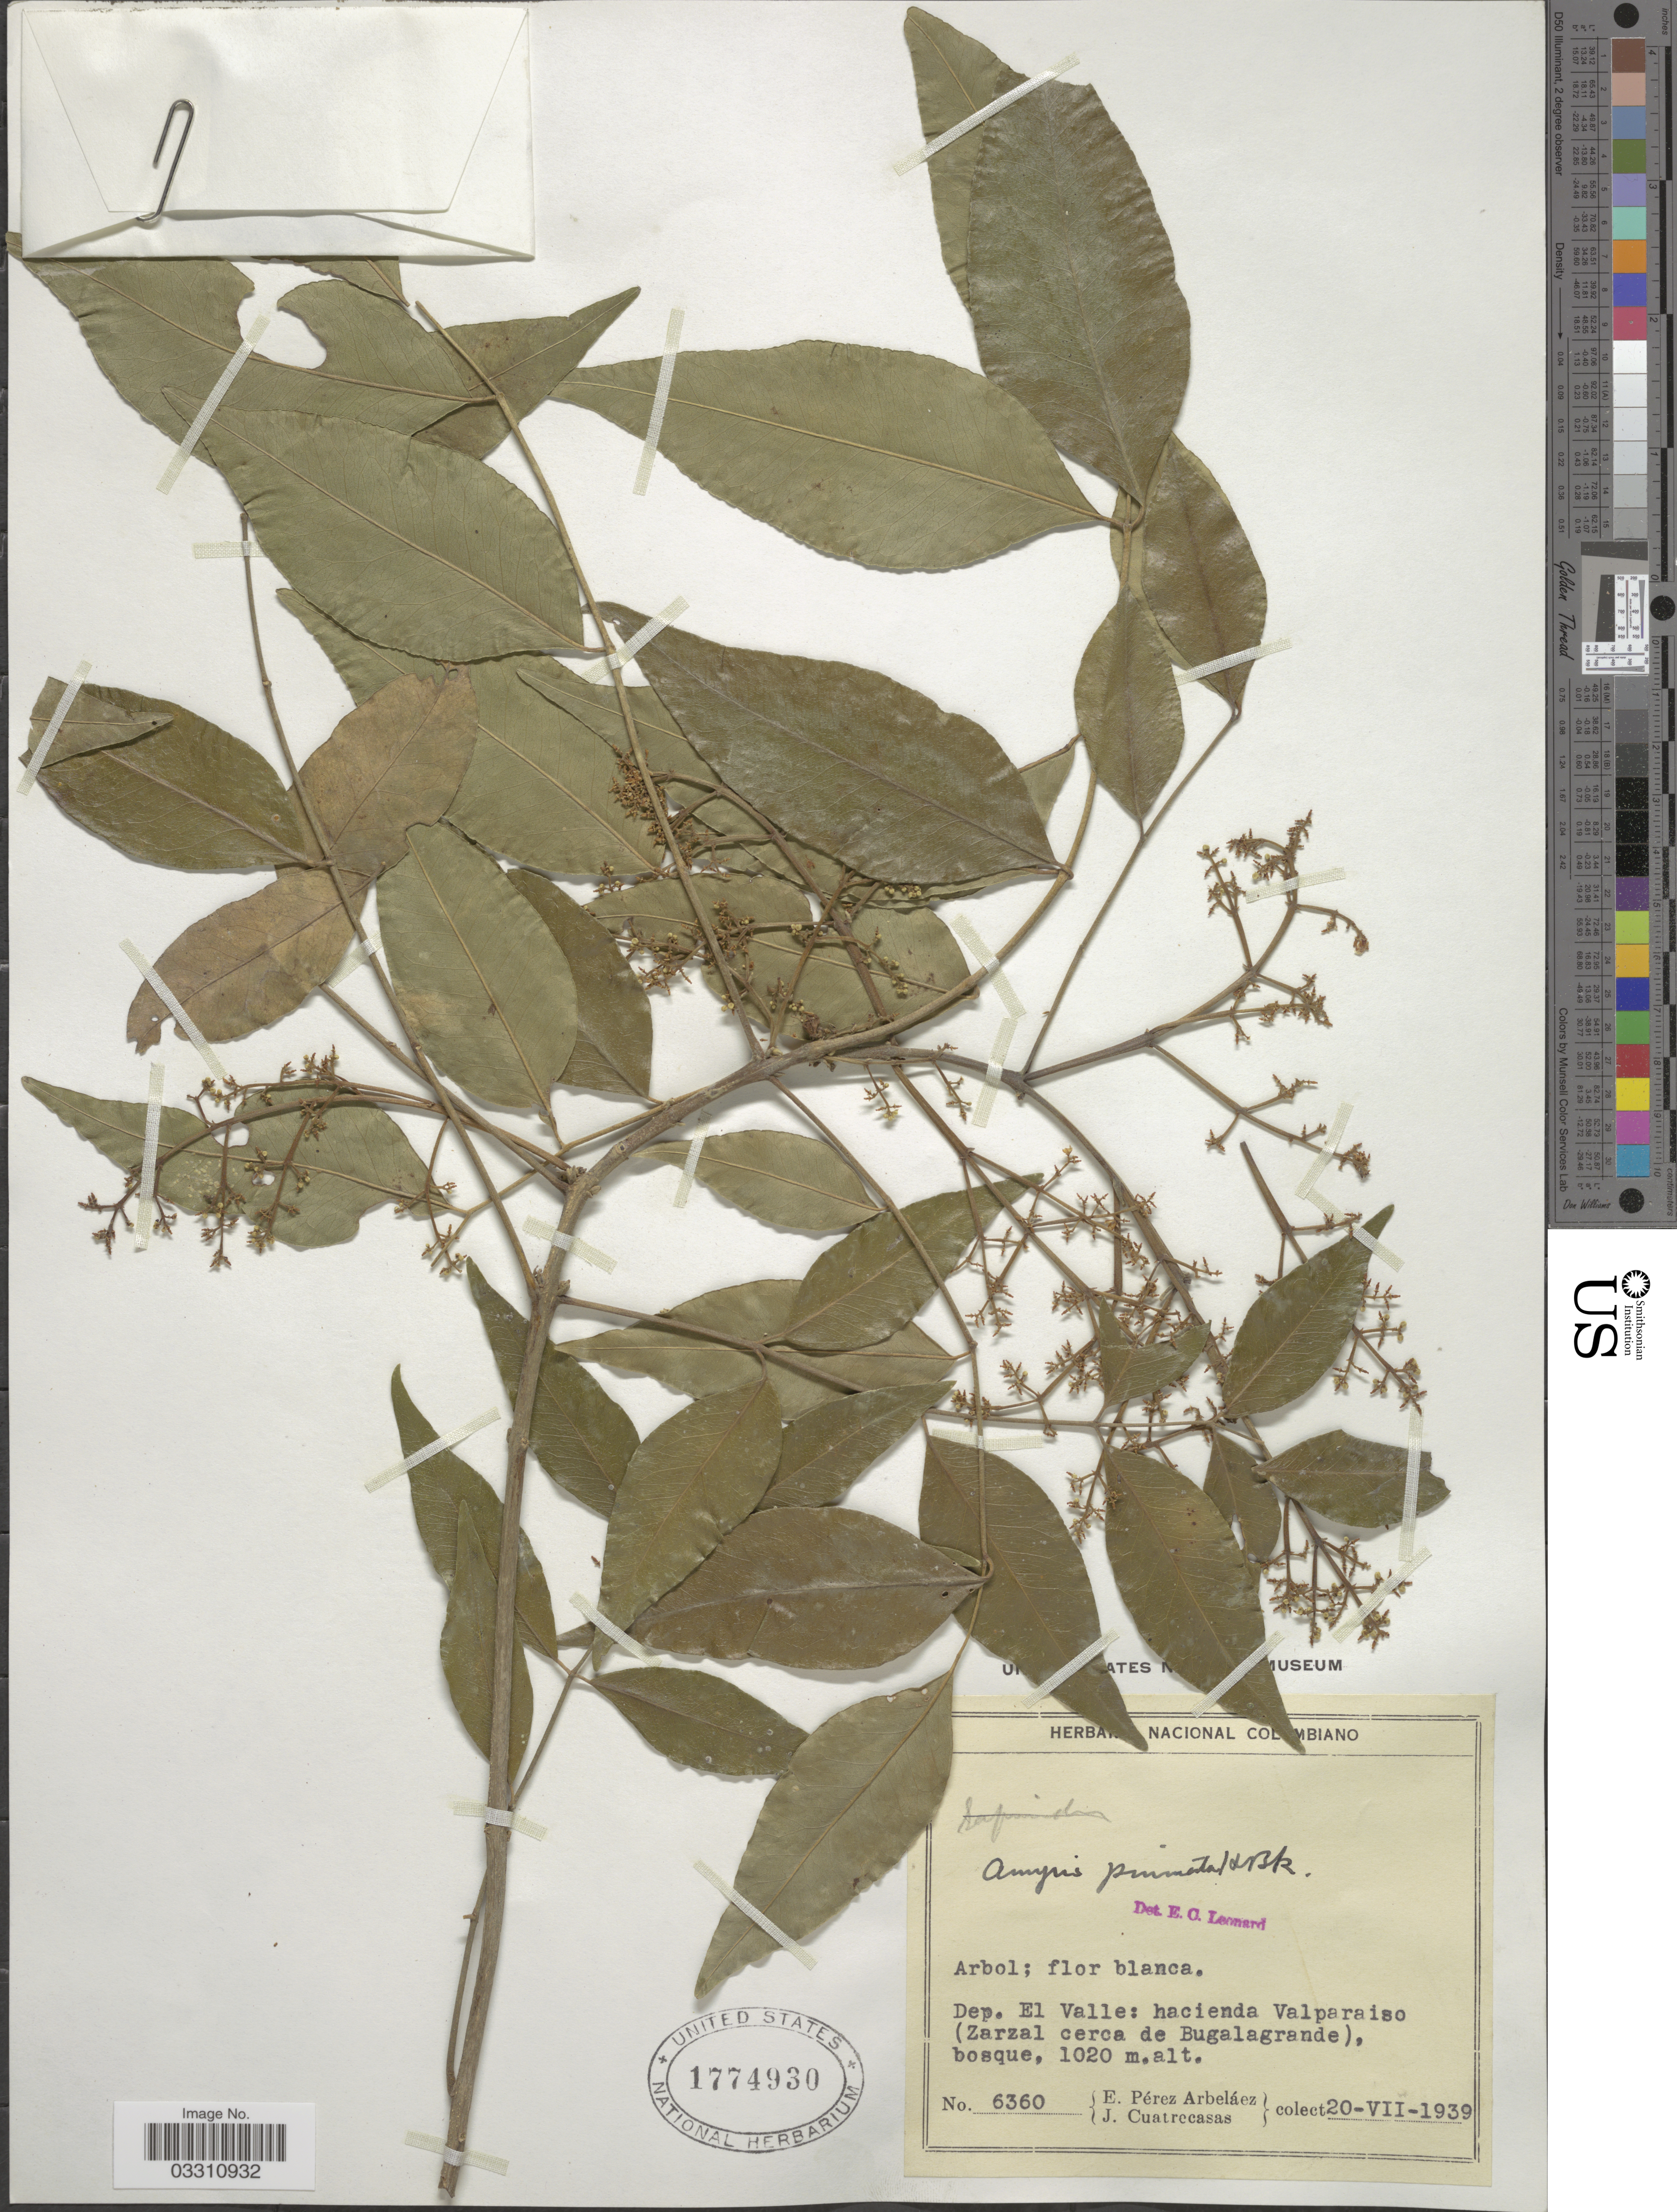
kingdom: Plantae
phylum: Tracheophyta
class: Magnoliopsida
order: Sapindales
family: Rutaceae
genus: Amyris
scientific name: Amyris pinnata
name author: Kunth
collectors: E. Pérez Arbeláez & J. Cuatrecasas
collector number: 6360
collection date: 1939-07-20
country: Colombia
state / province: Valle del Cauca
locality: Dep. El Valle: hacienda Valparaiso (Zarzal cerca de Bugalagrande).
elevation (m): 1020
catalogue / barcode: US 1774930